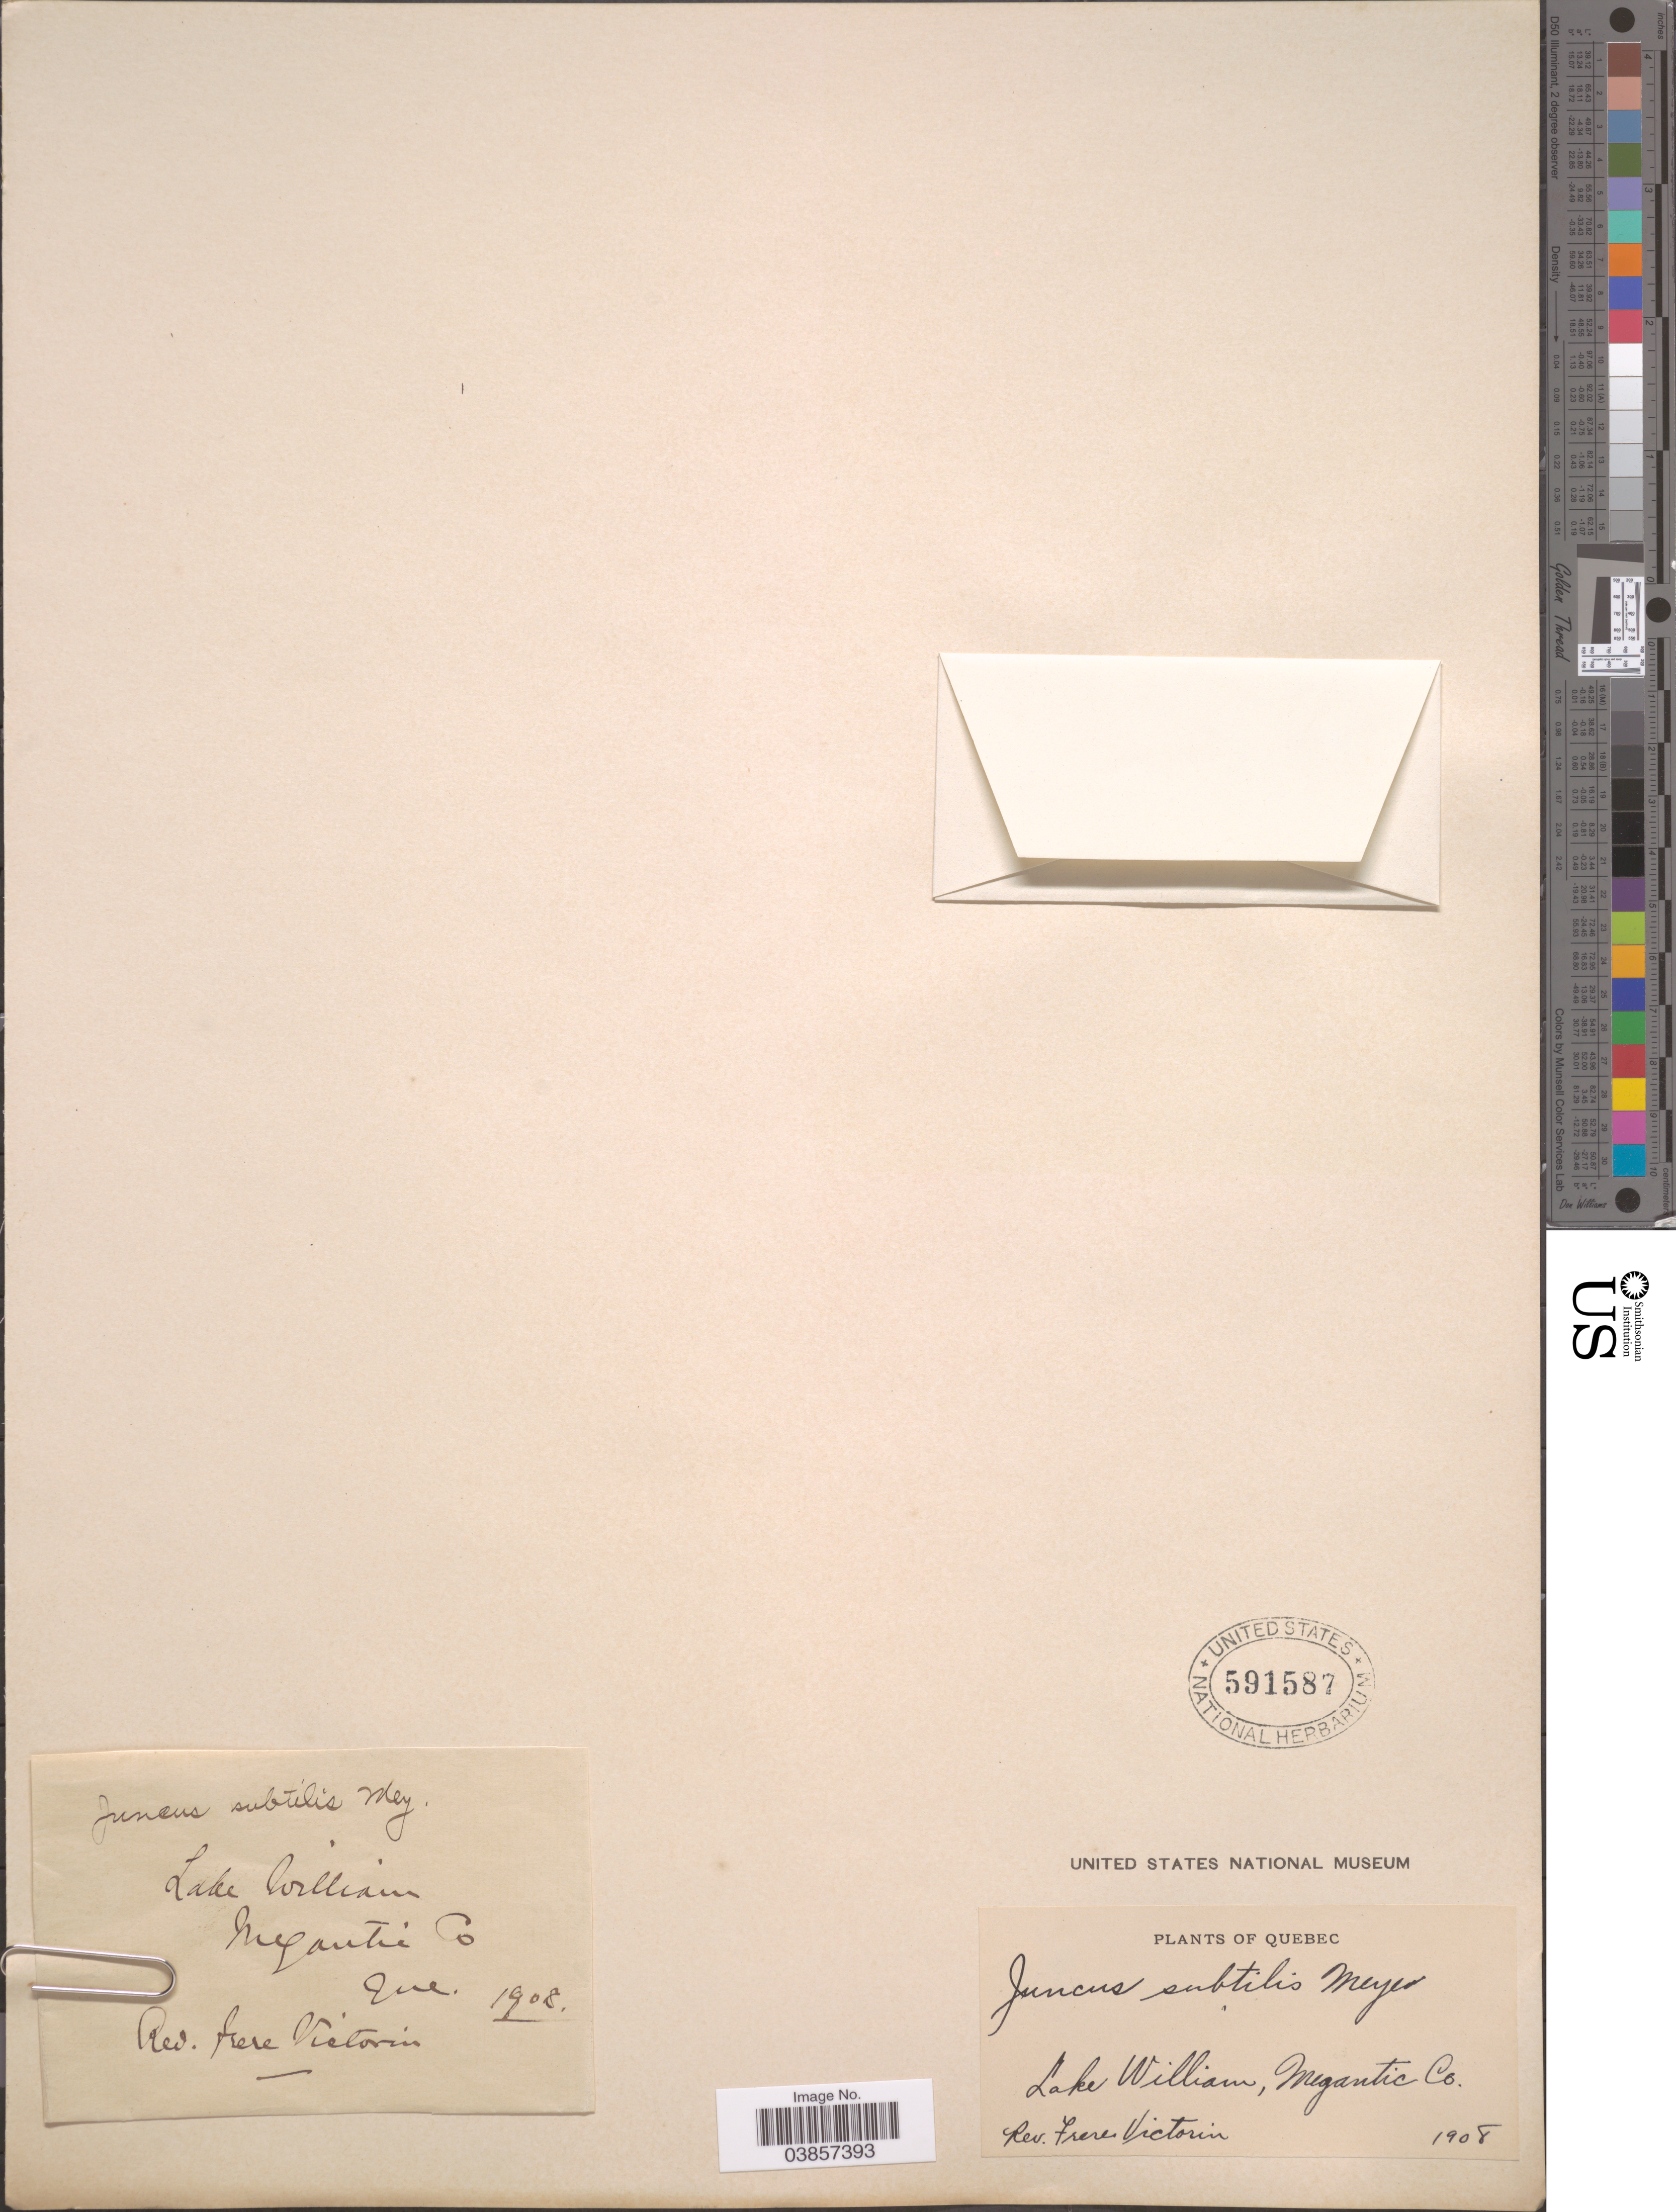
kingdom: Plantae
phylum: Tracheophyta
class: Liliopsida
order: Poales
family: Juncaceae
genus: Juncus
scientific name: Juncus subtilis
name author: E. Mey.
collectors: B. Victorin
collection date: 1908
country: Canada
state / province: Quebec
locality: Lake William, Megantic Co.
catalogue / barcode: US 591587